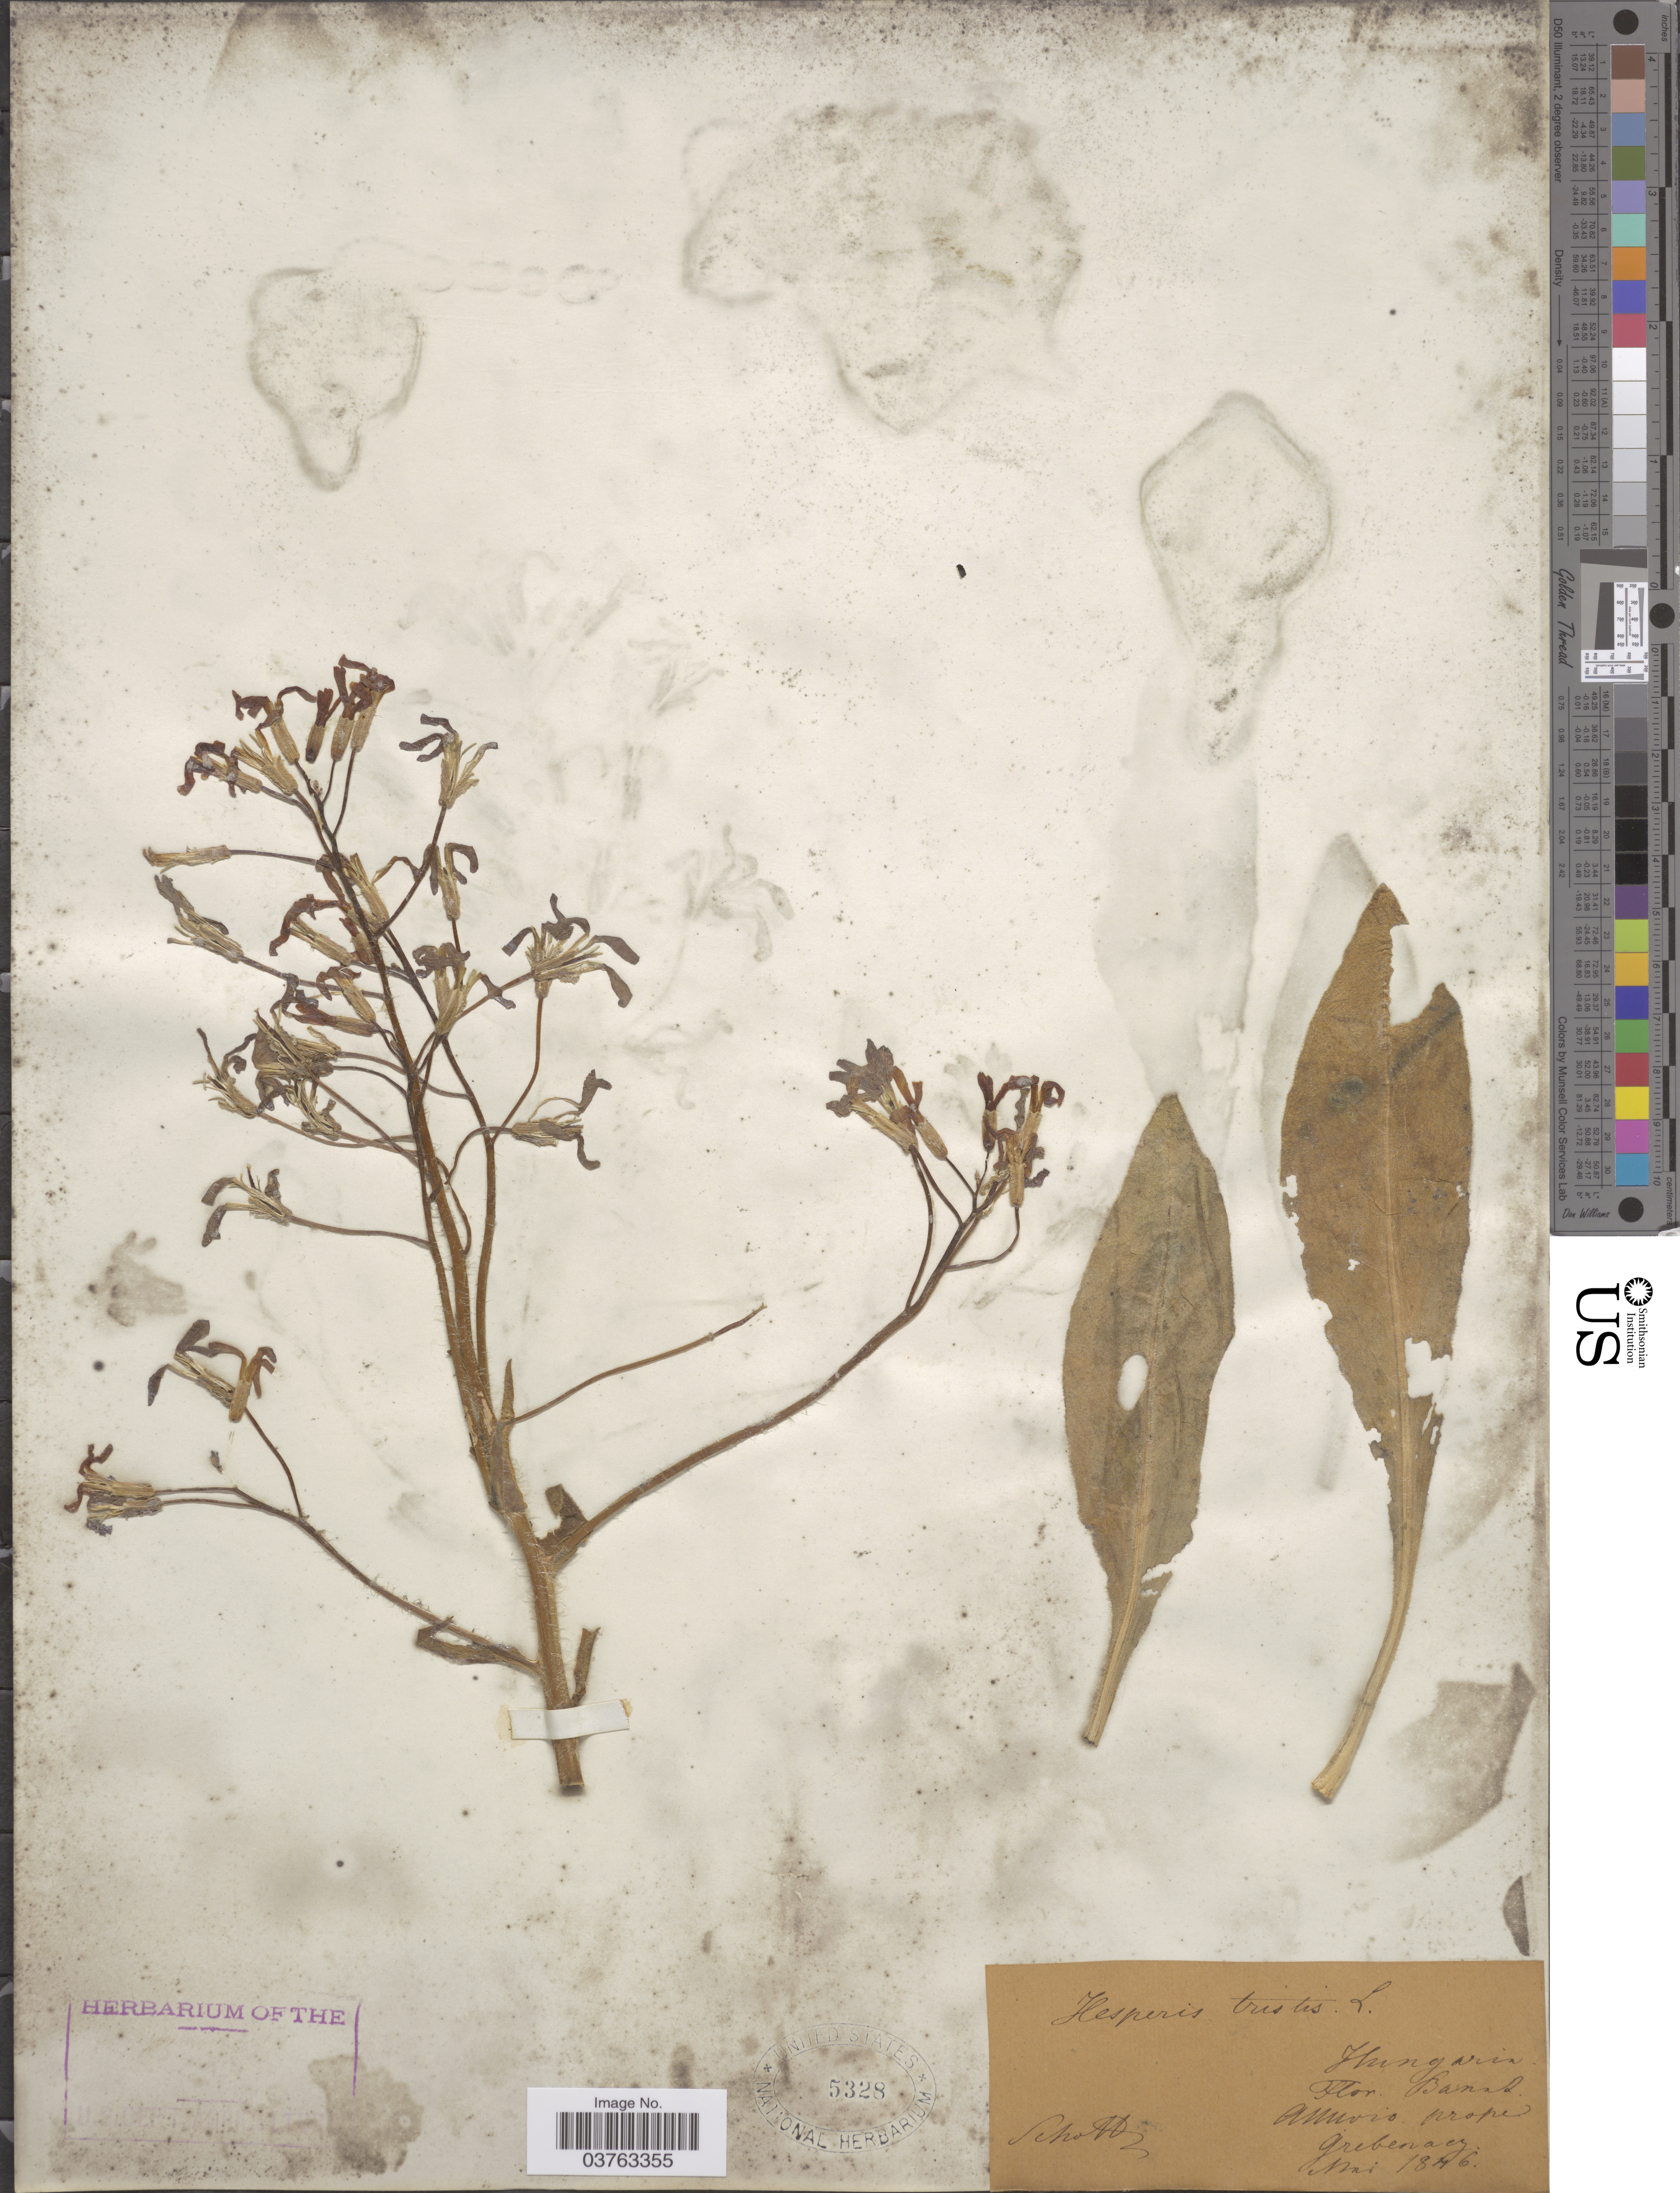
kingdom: Plantae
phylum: Tracheophyta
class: Magnoliopsida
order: Brassicales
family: Brassicaceae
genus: Hesperis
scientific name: Hesperis tristis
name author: L.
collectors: Schott, --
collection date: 1846-05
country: Serbia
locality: Hungaria. Flor. Banat, Amuro [interpreted] prope Grebenacz.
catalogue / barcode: US 5328